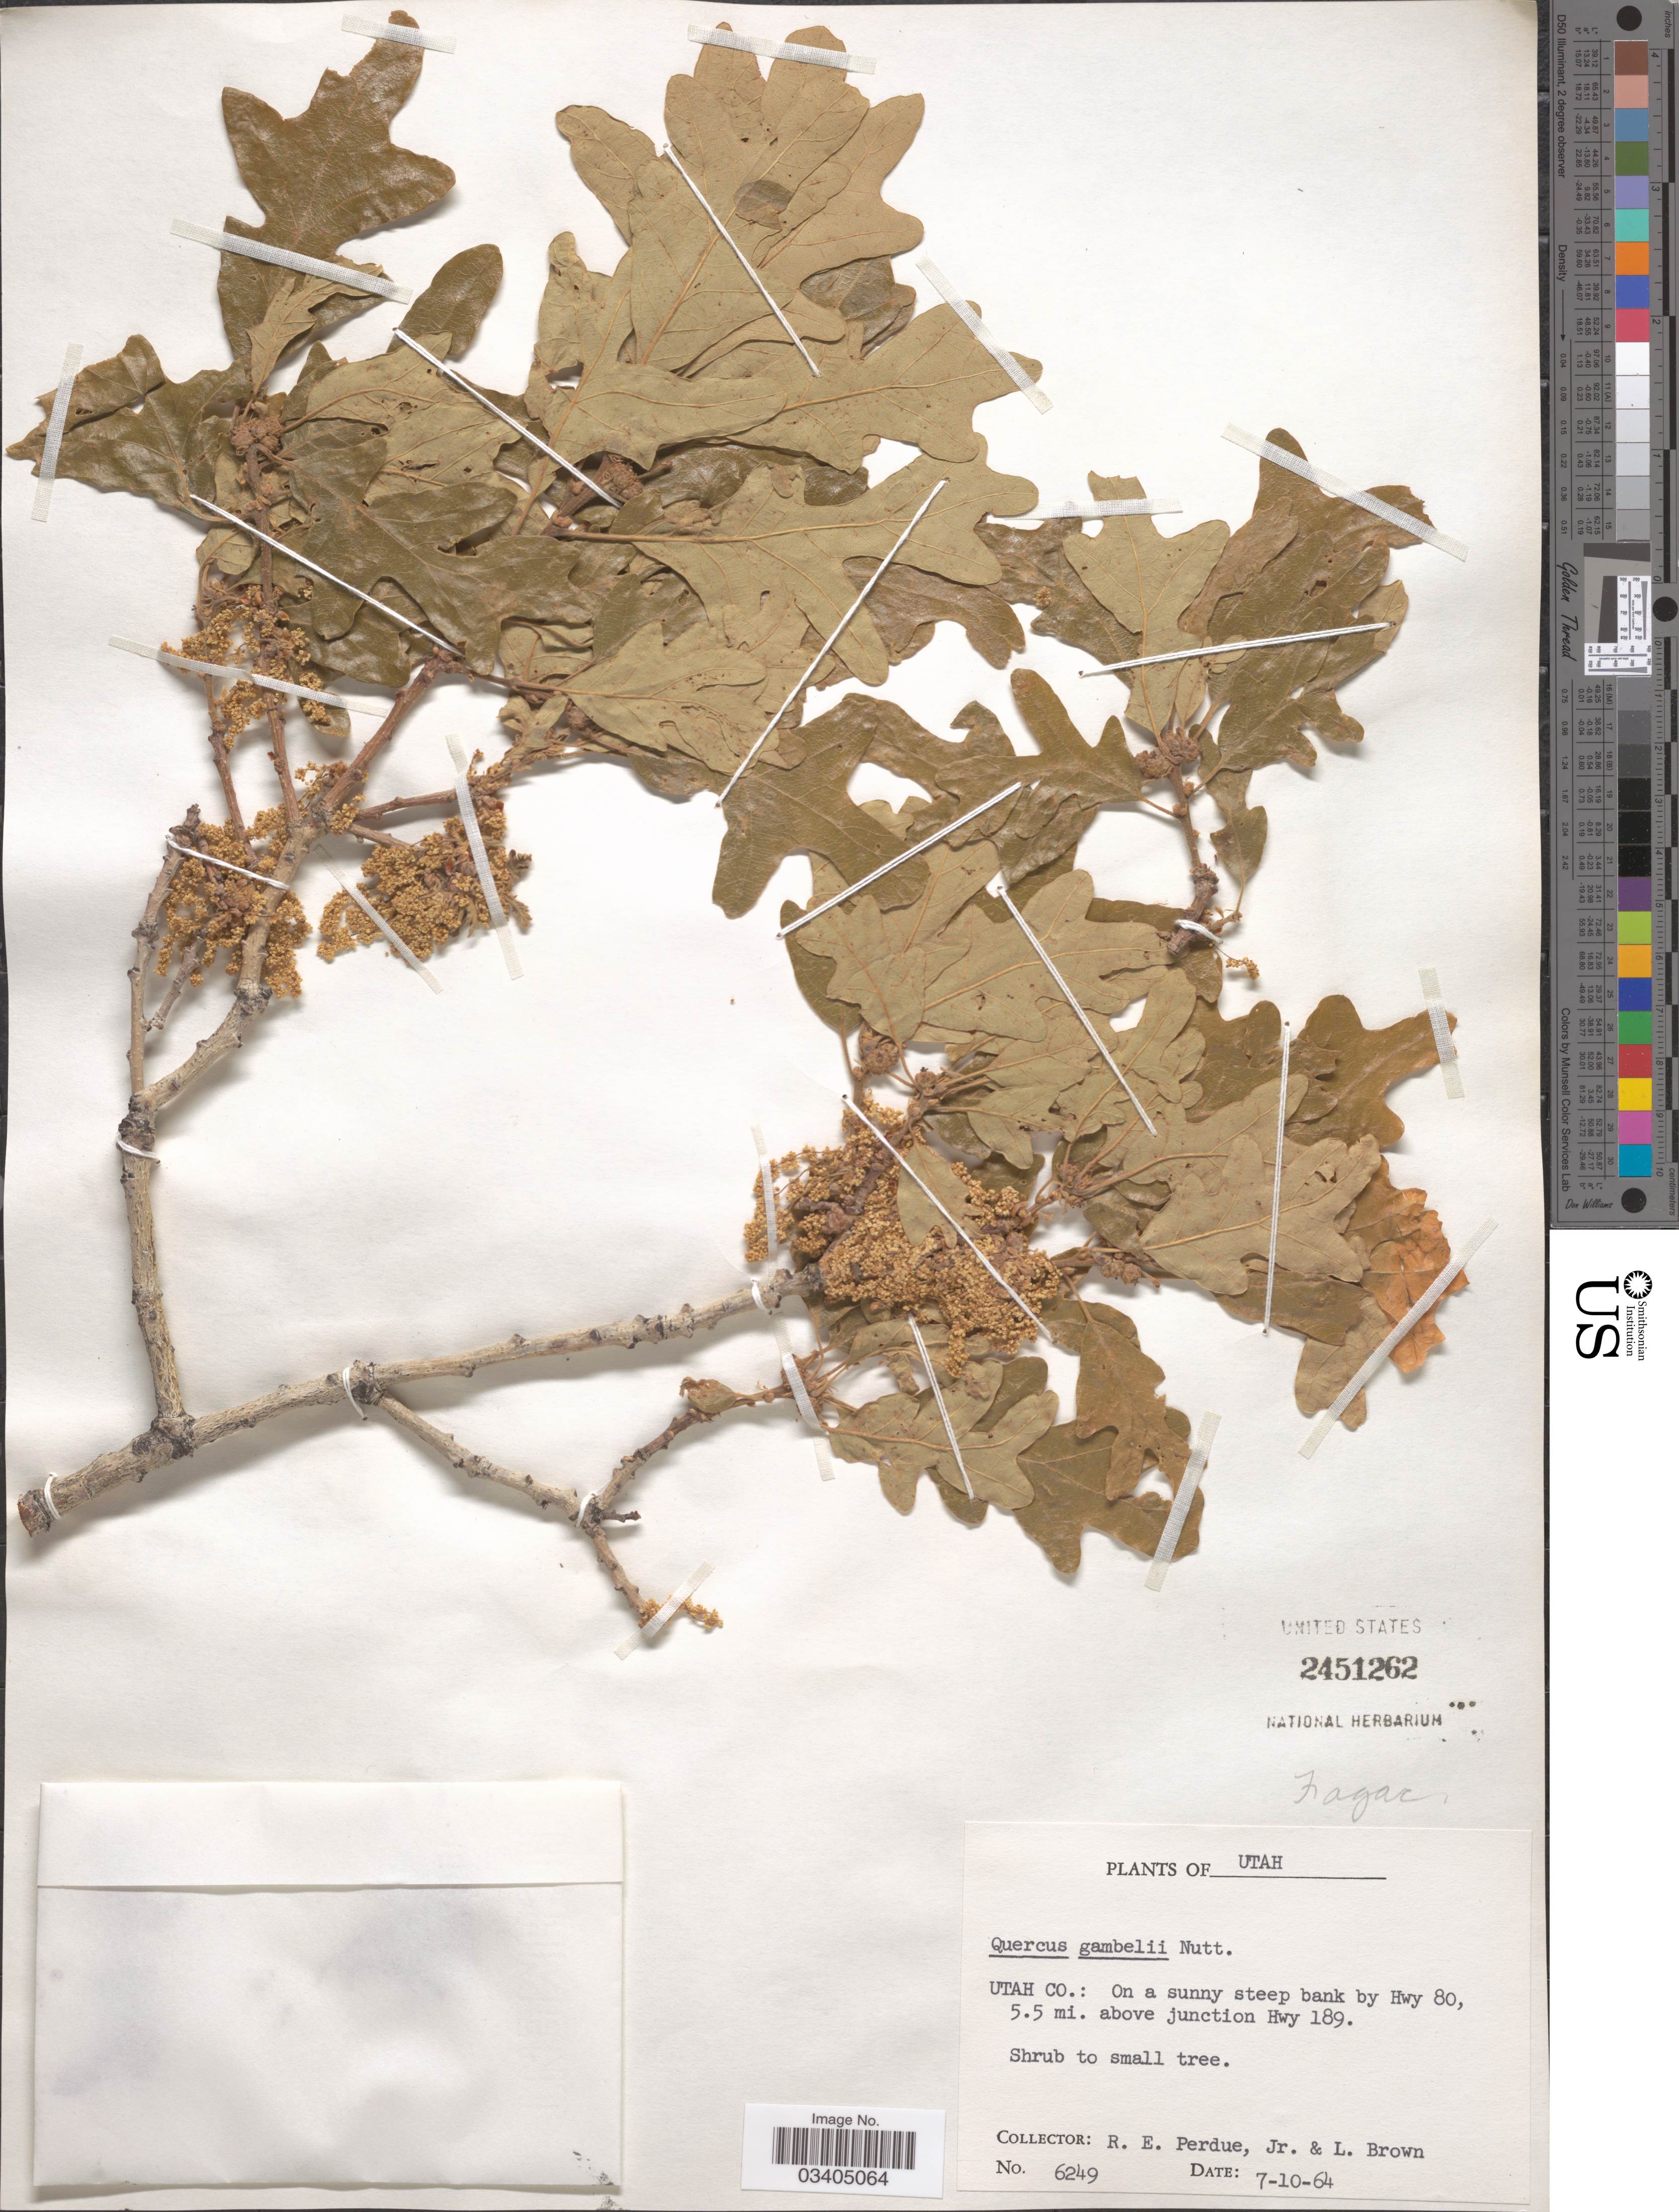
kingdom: Plantae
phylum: Tracheophyta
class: Magnoliopsida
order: Fagales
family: Fagaceae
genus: Quercus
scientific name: Quercus gambelii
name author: Nutt.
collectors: R. E. Perdue & L. Brown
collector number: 6249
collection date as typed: Transcribed d/m/y: 10/7/64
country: United States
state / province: Utah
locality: Utah Co.: On a sunny steep bank by Hwy 80, 5.5 mi. above junction Hwy 189.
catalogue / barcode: US 2451262